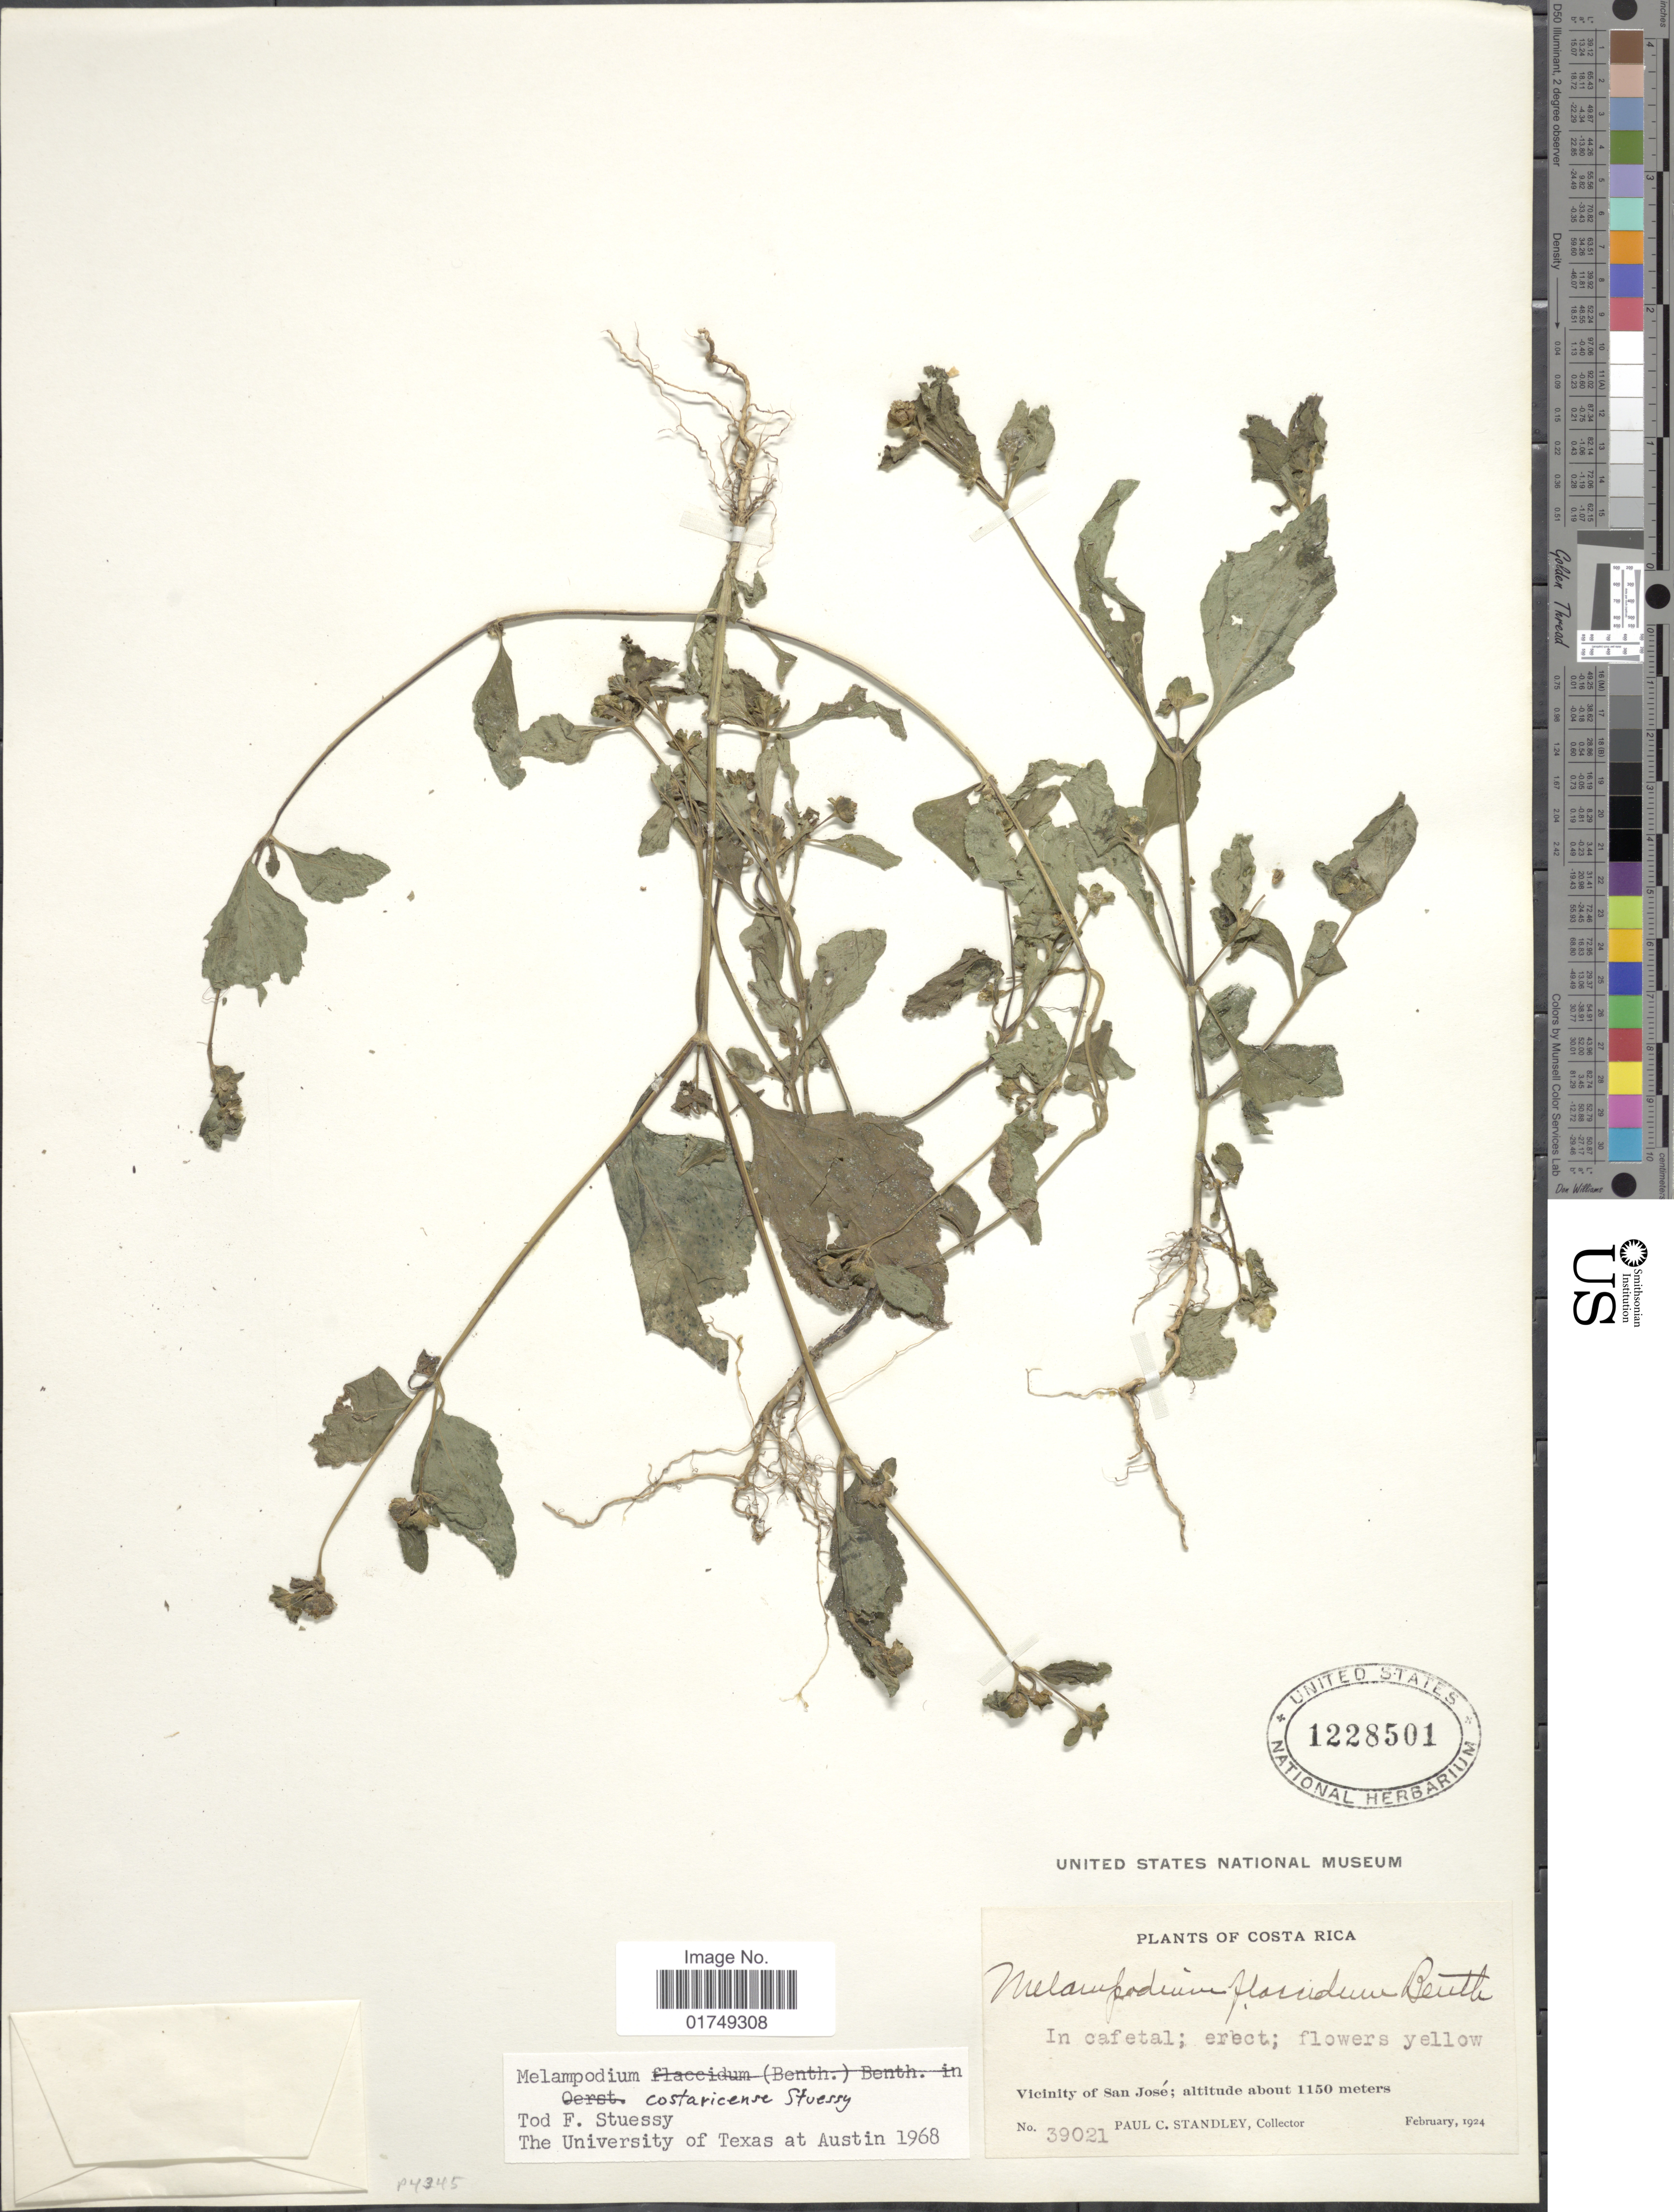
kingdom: Plantae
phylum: Tracheophyta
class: Magnoliopsida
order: Asterales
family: Asteraceae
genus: Melampodium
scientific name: Melampodium costaricense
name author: Stuessy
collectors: P. C. Standley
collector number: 39021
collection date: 1924-02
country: Costa Rica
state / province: San José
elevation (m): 1150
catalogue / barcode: US 1228501